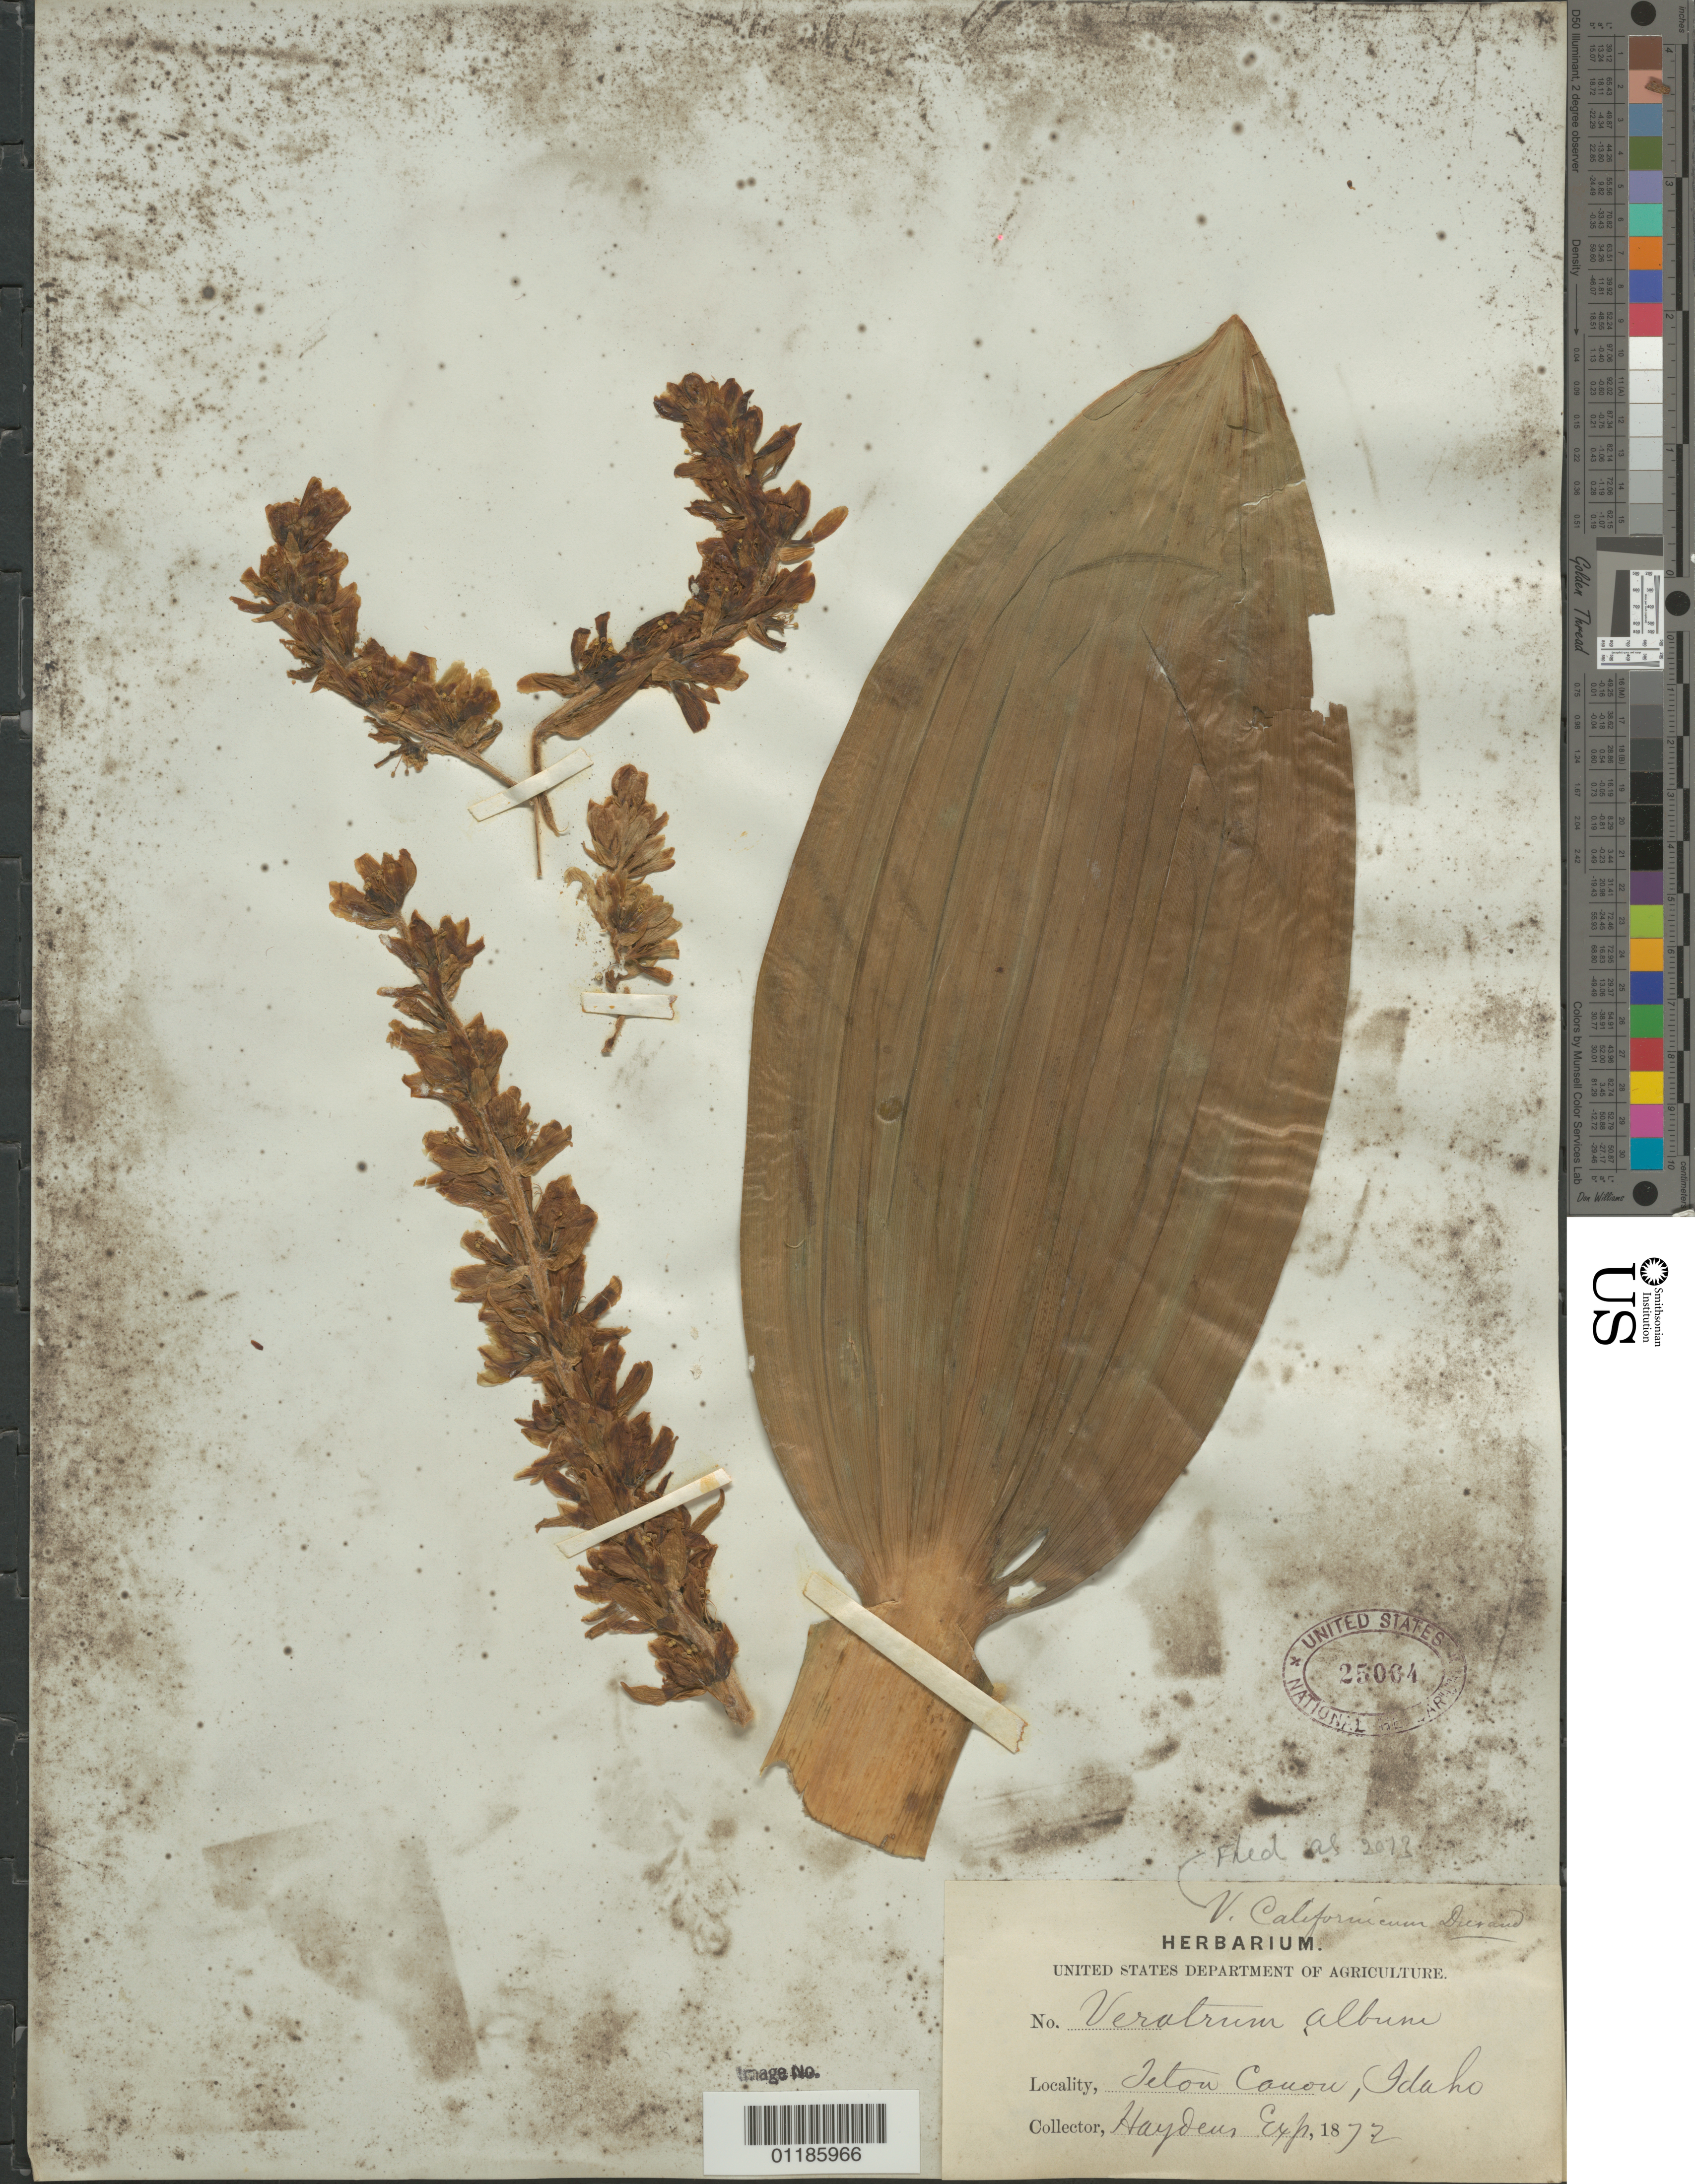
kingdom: Plantae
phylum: Tracheophyta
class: Liliopsida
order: Liliales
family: Melanthiaceae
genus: Veratrum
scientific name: Veratrum californicum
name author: Durand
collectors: -- Hayden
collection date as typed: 1872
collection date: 1872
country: United States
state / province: Idaho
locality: Teton Canyon.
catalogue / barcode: US 25064